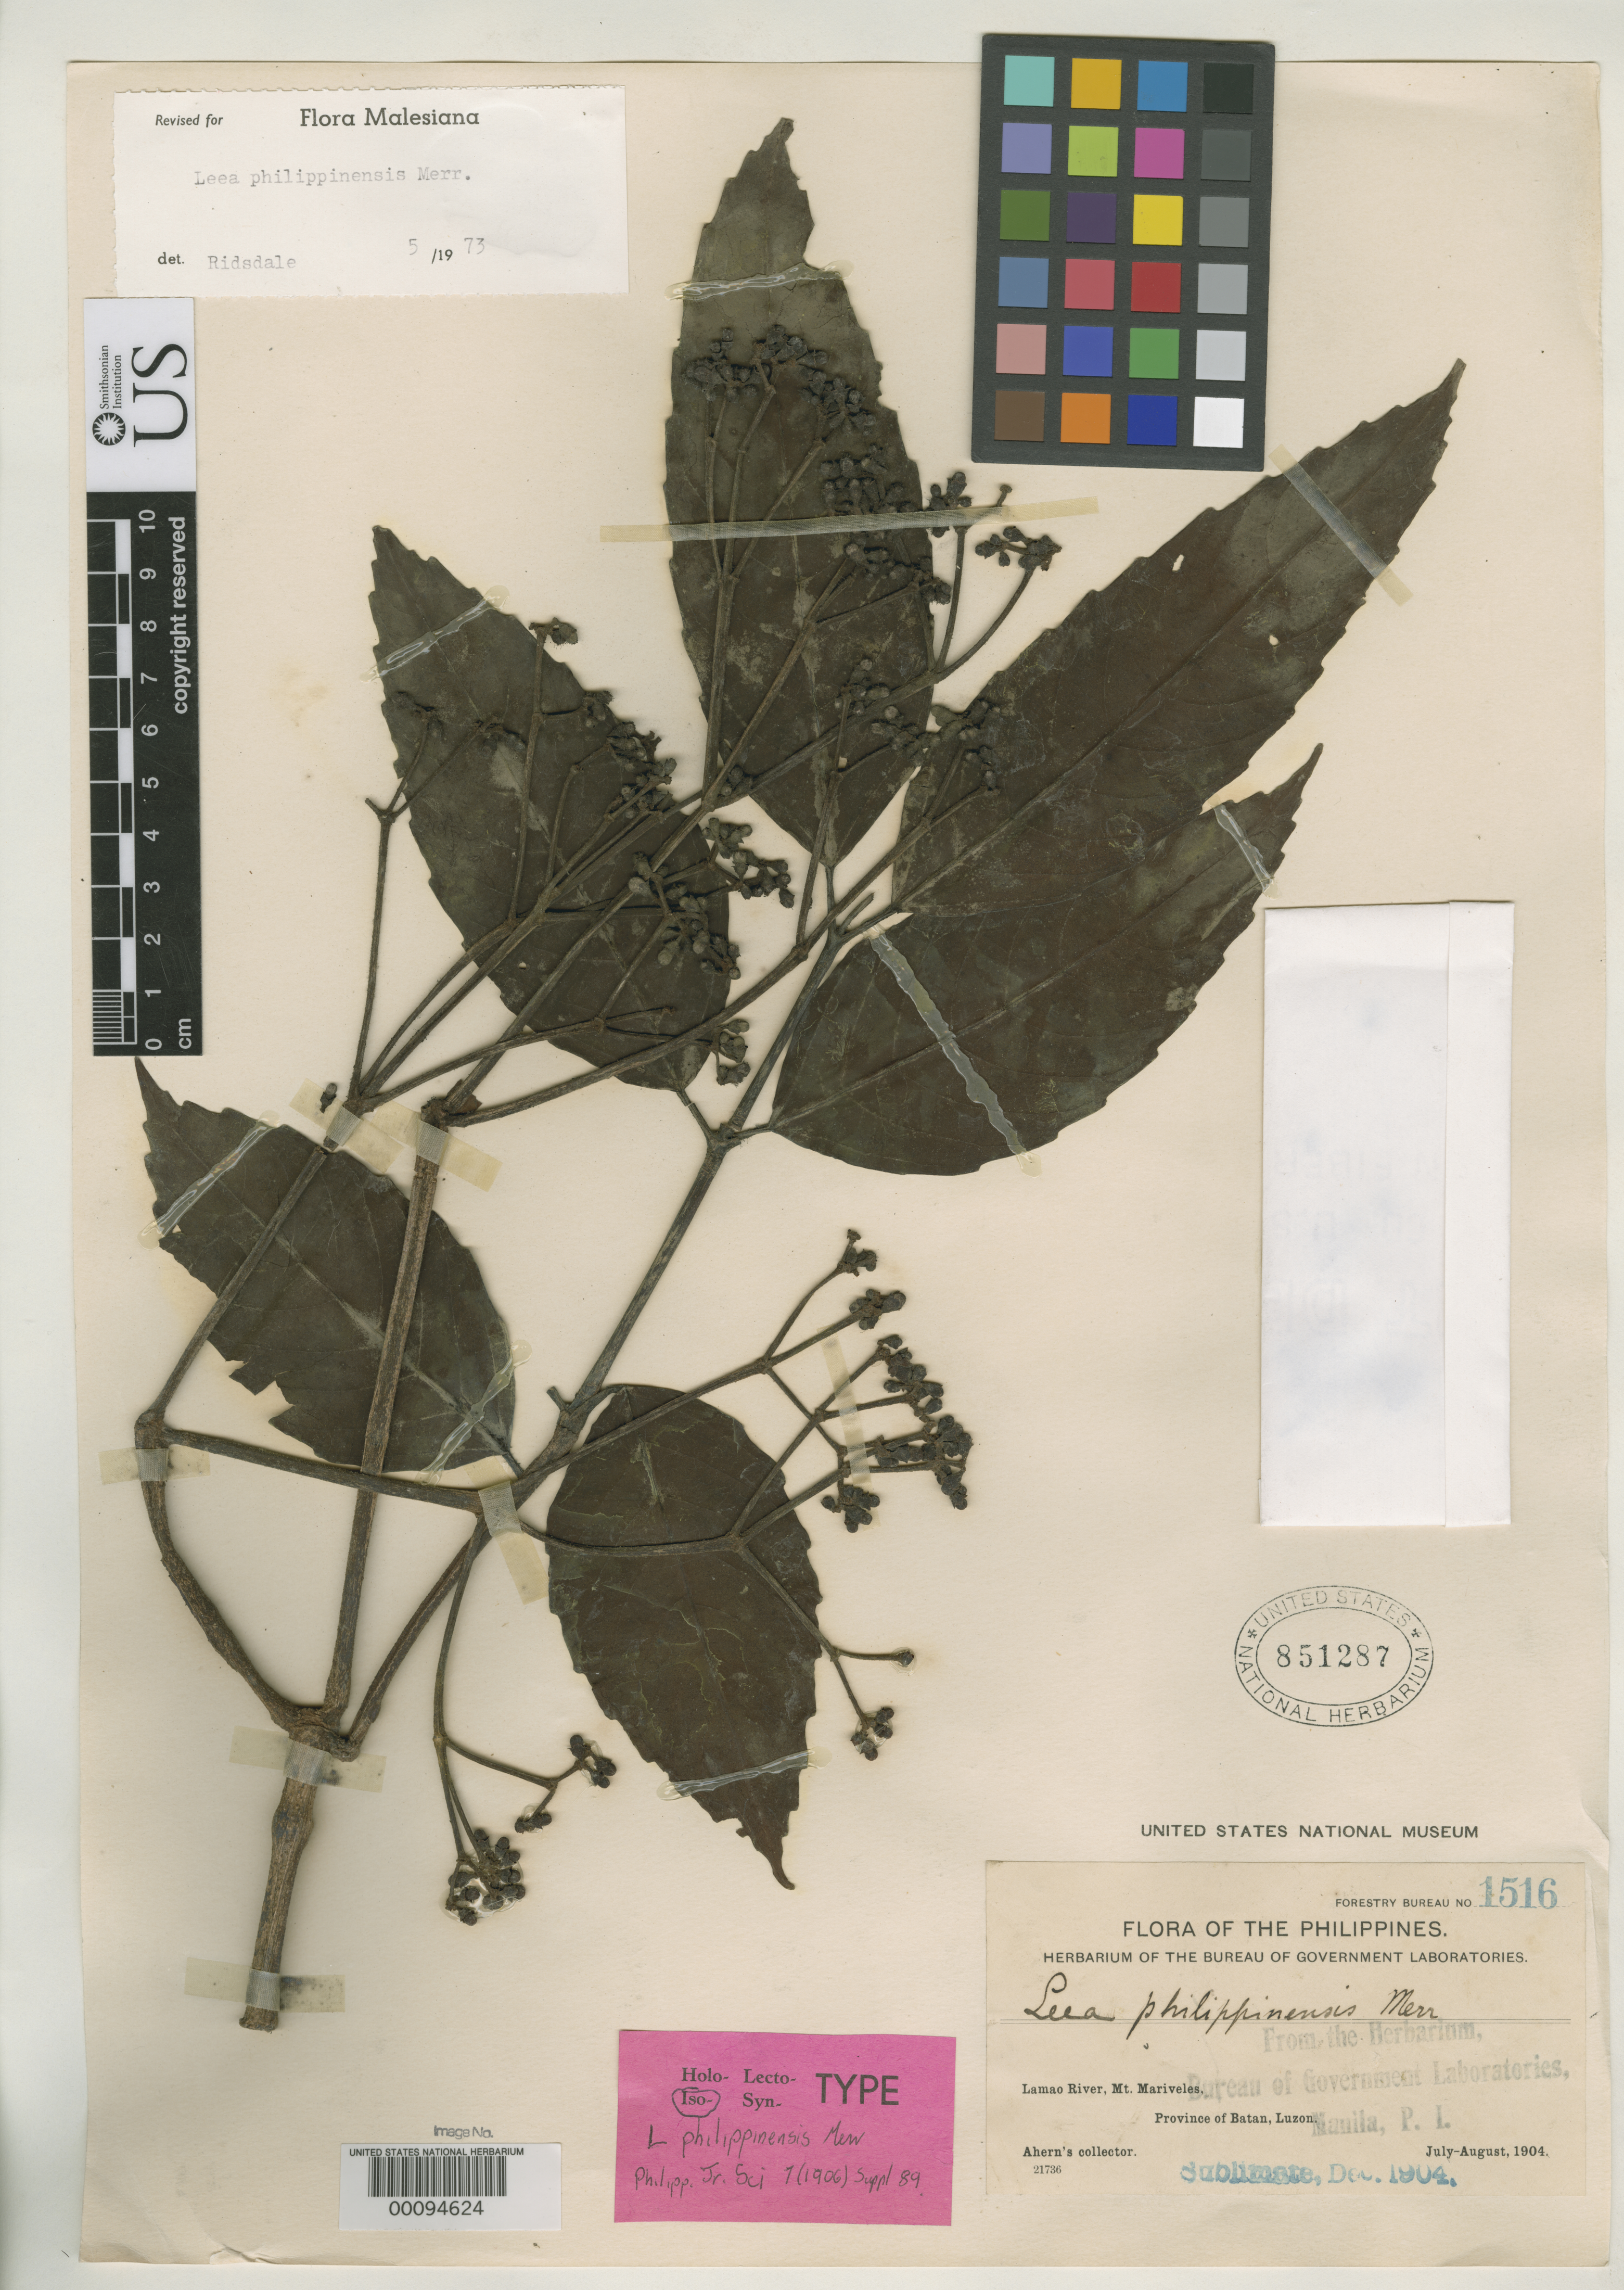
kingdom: Plantae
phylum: Tracheophyta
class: Magnoliopsida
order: Vitales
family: Vitaceae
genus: Leea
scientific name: Leea philippinensis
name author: Merr.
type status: Isotype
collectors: Ahern's collector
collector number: For. Bur. 1516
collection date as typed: Jul 1904 to -- Aug 1904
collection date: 1904-07/1904-08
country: Philippines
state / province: Central Luzon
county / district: Bataan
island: Luzon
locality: Lamao River, Mt Mariveles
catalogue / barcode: US 851287